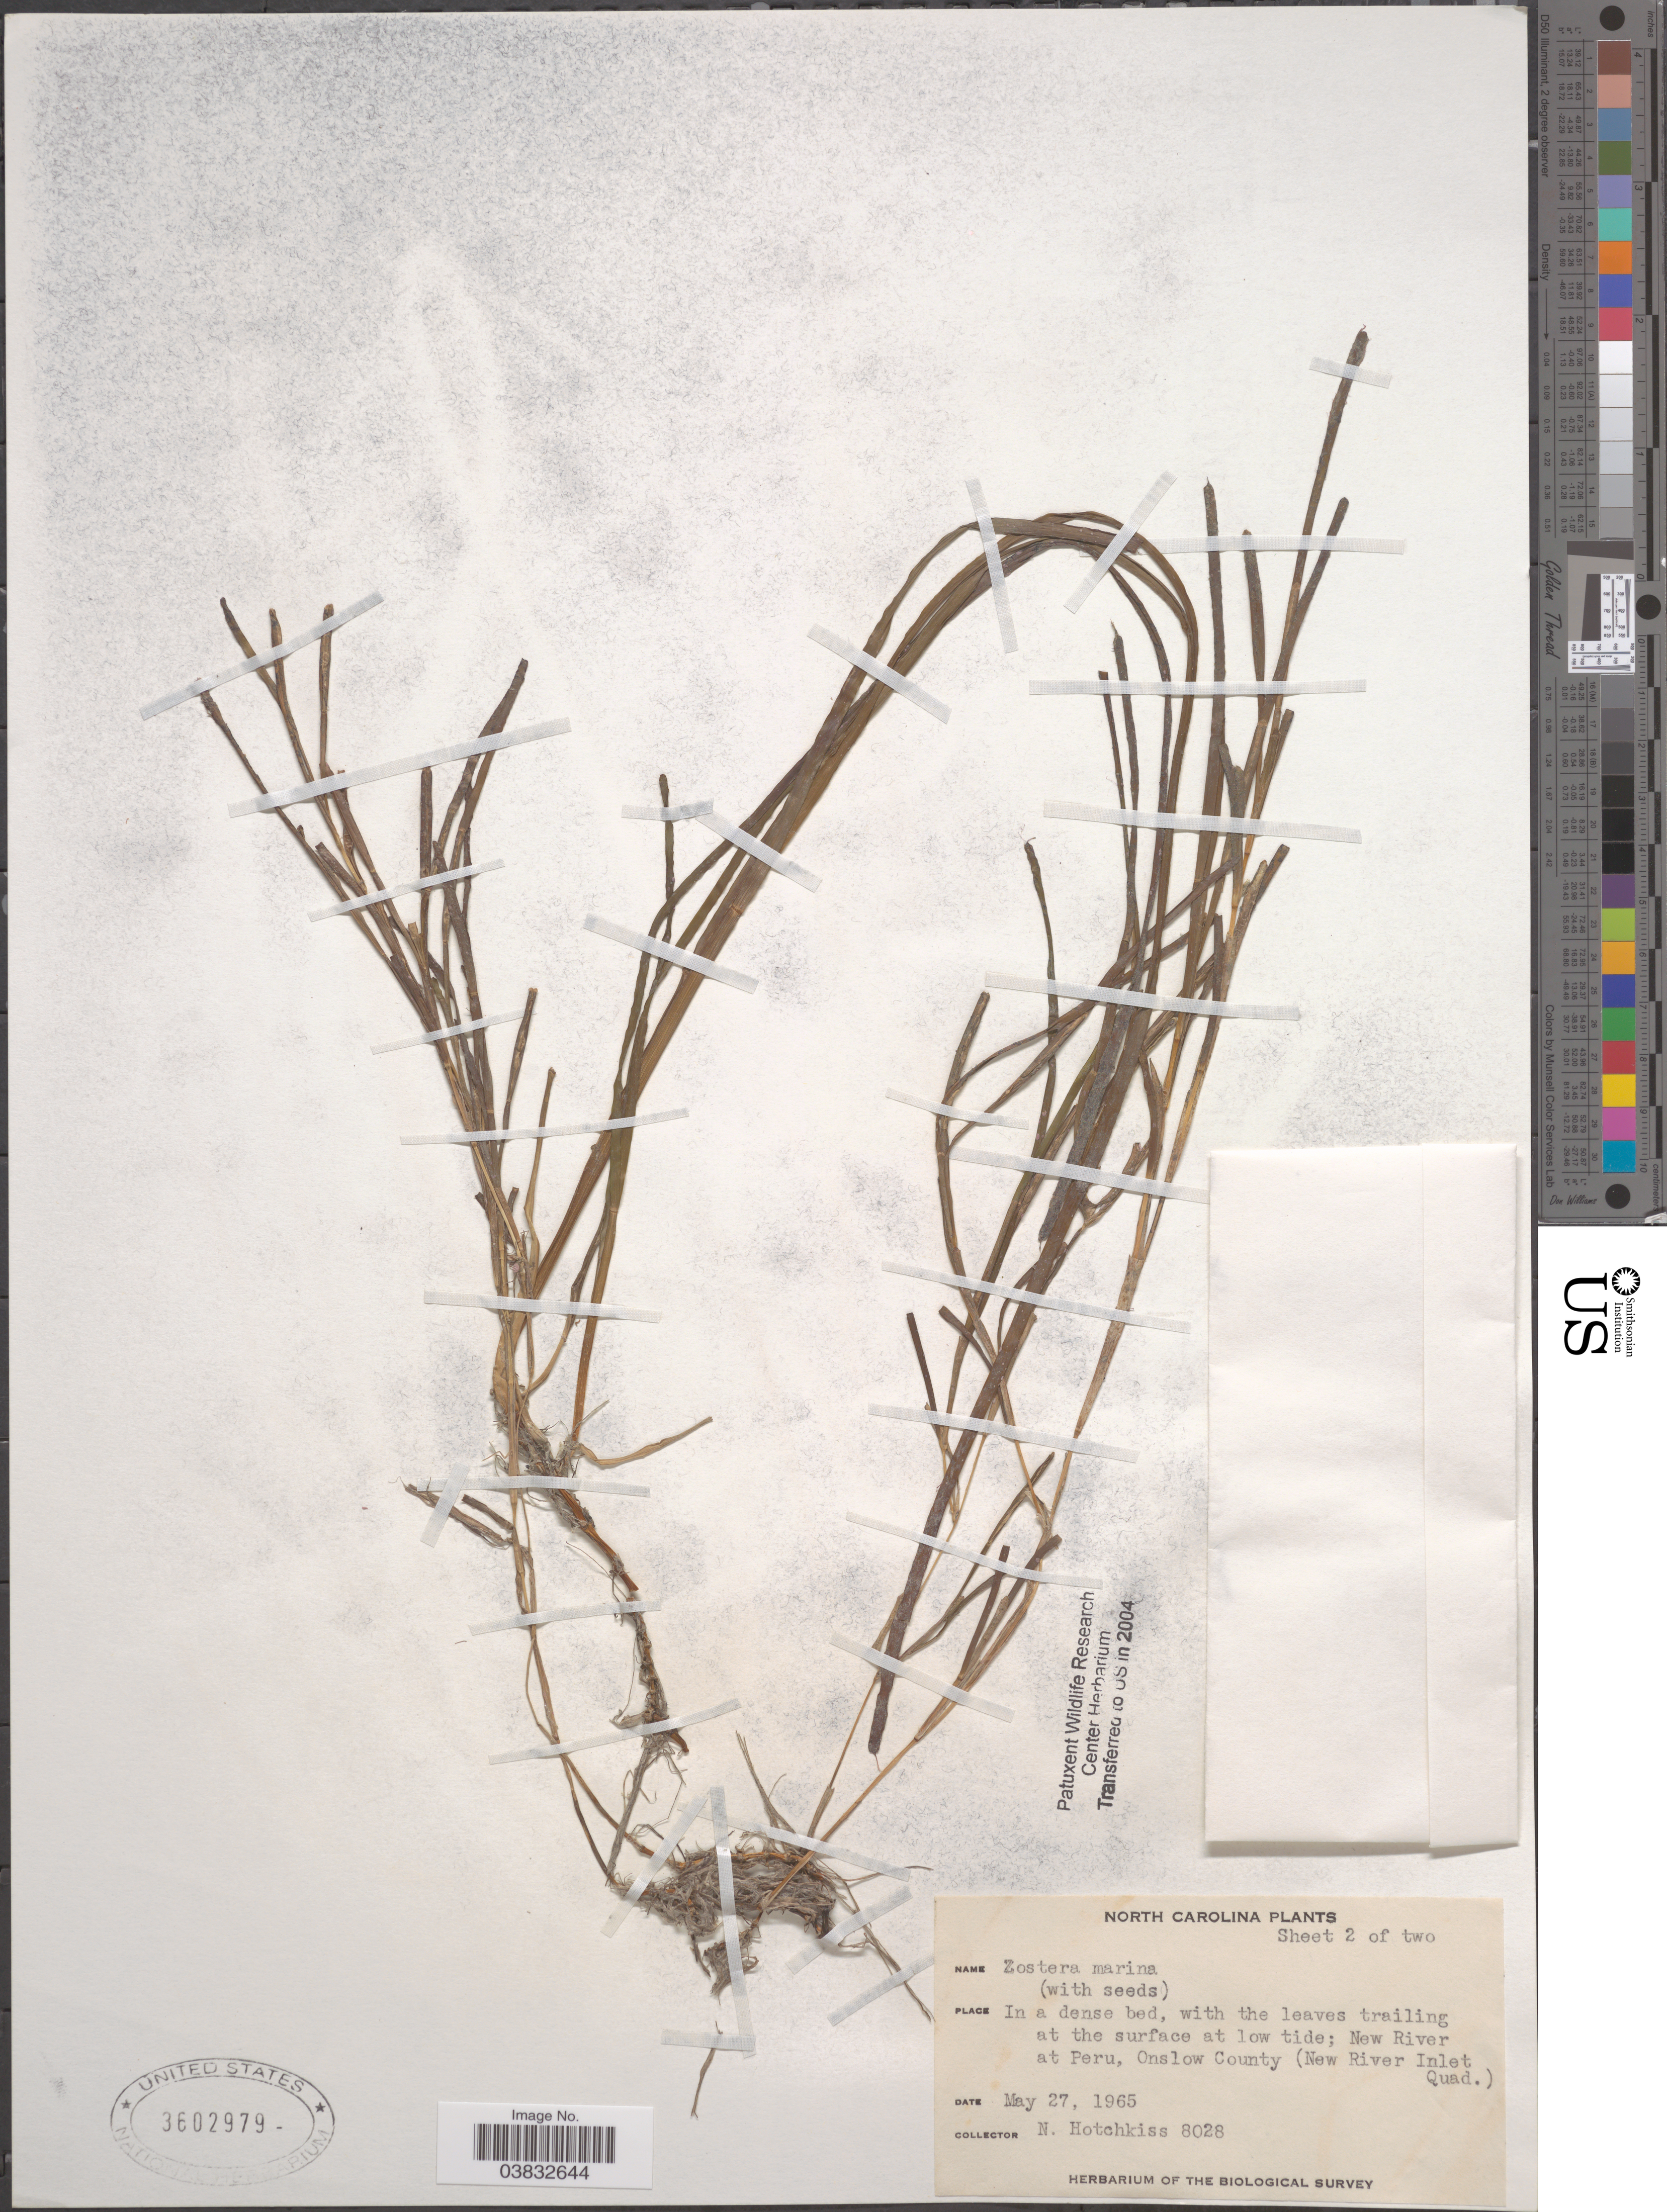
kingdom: Plantae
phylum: Tracheophyta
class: Liliopsida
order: Alismatales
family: Zosteraceae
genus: Zostera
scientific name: Zostera marina var. typica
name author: L.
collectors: N. Hotchkiss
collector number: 8028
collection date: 1965-05-27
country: United States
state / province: North Carolina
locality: At the surface at low tide; New River at Peru, Onslow County (New River Inlet Quad.).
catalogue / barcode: US 3602979